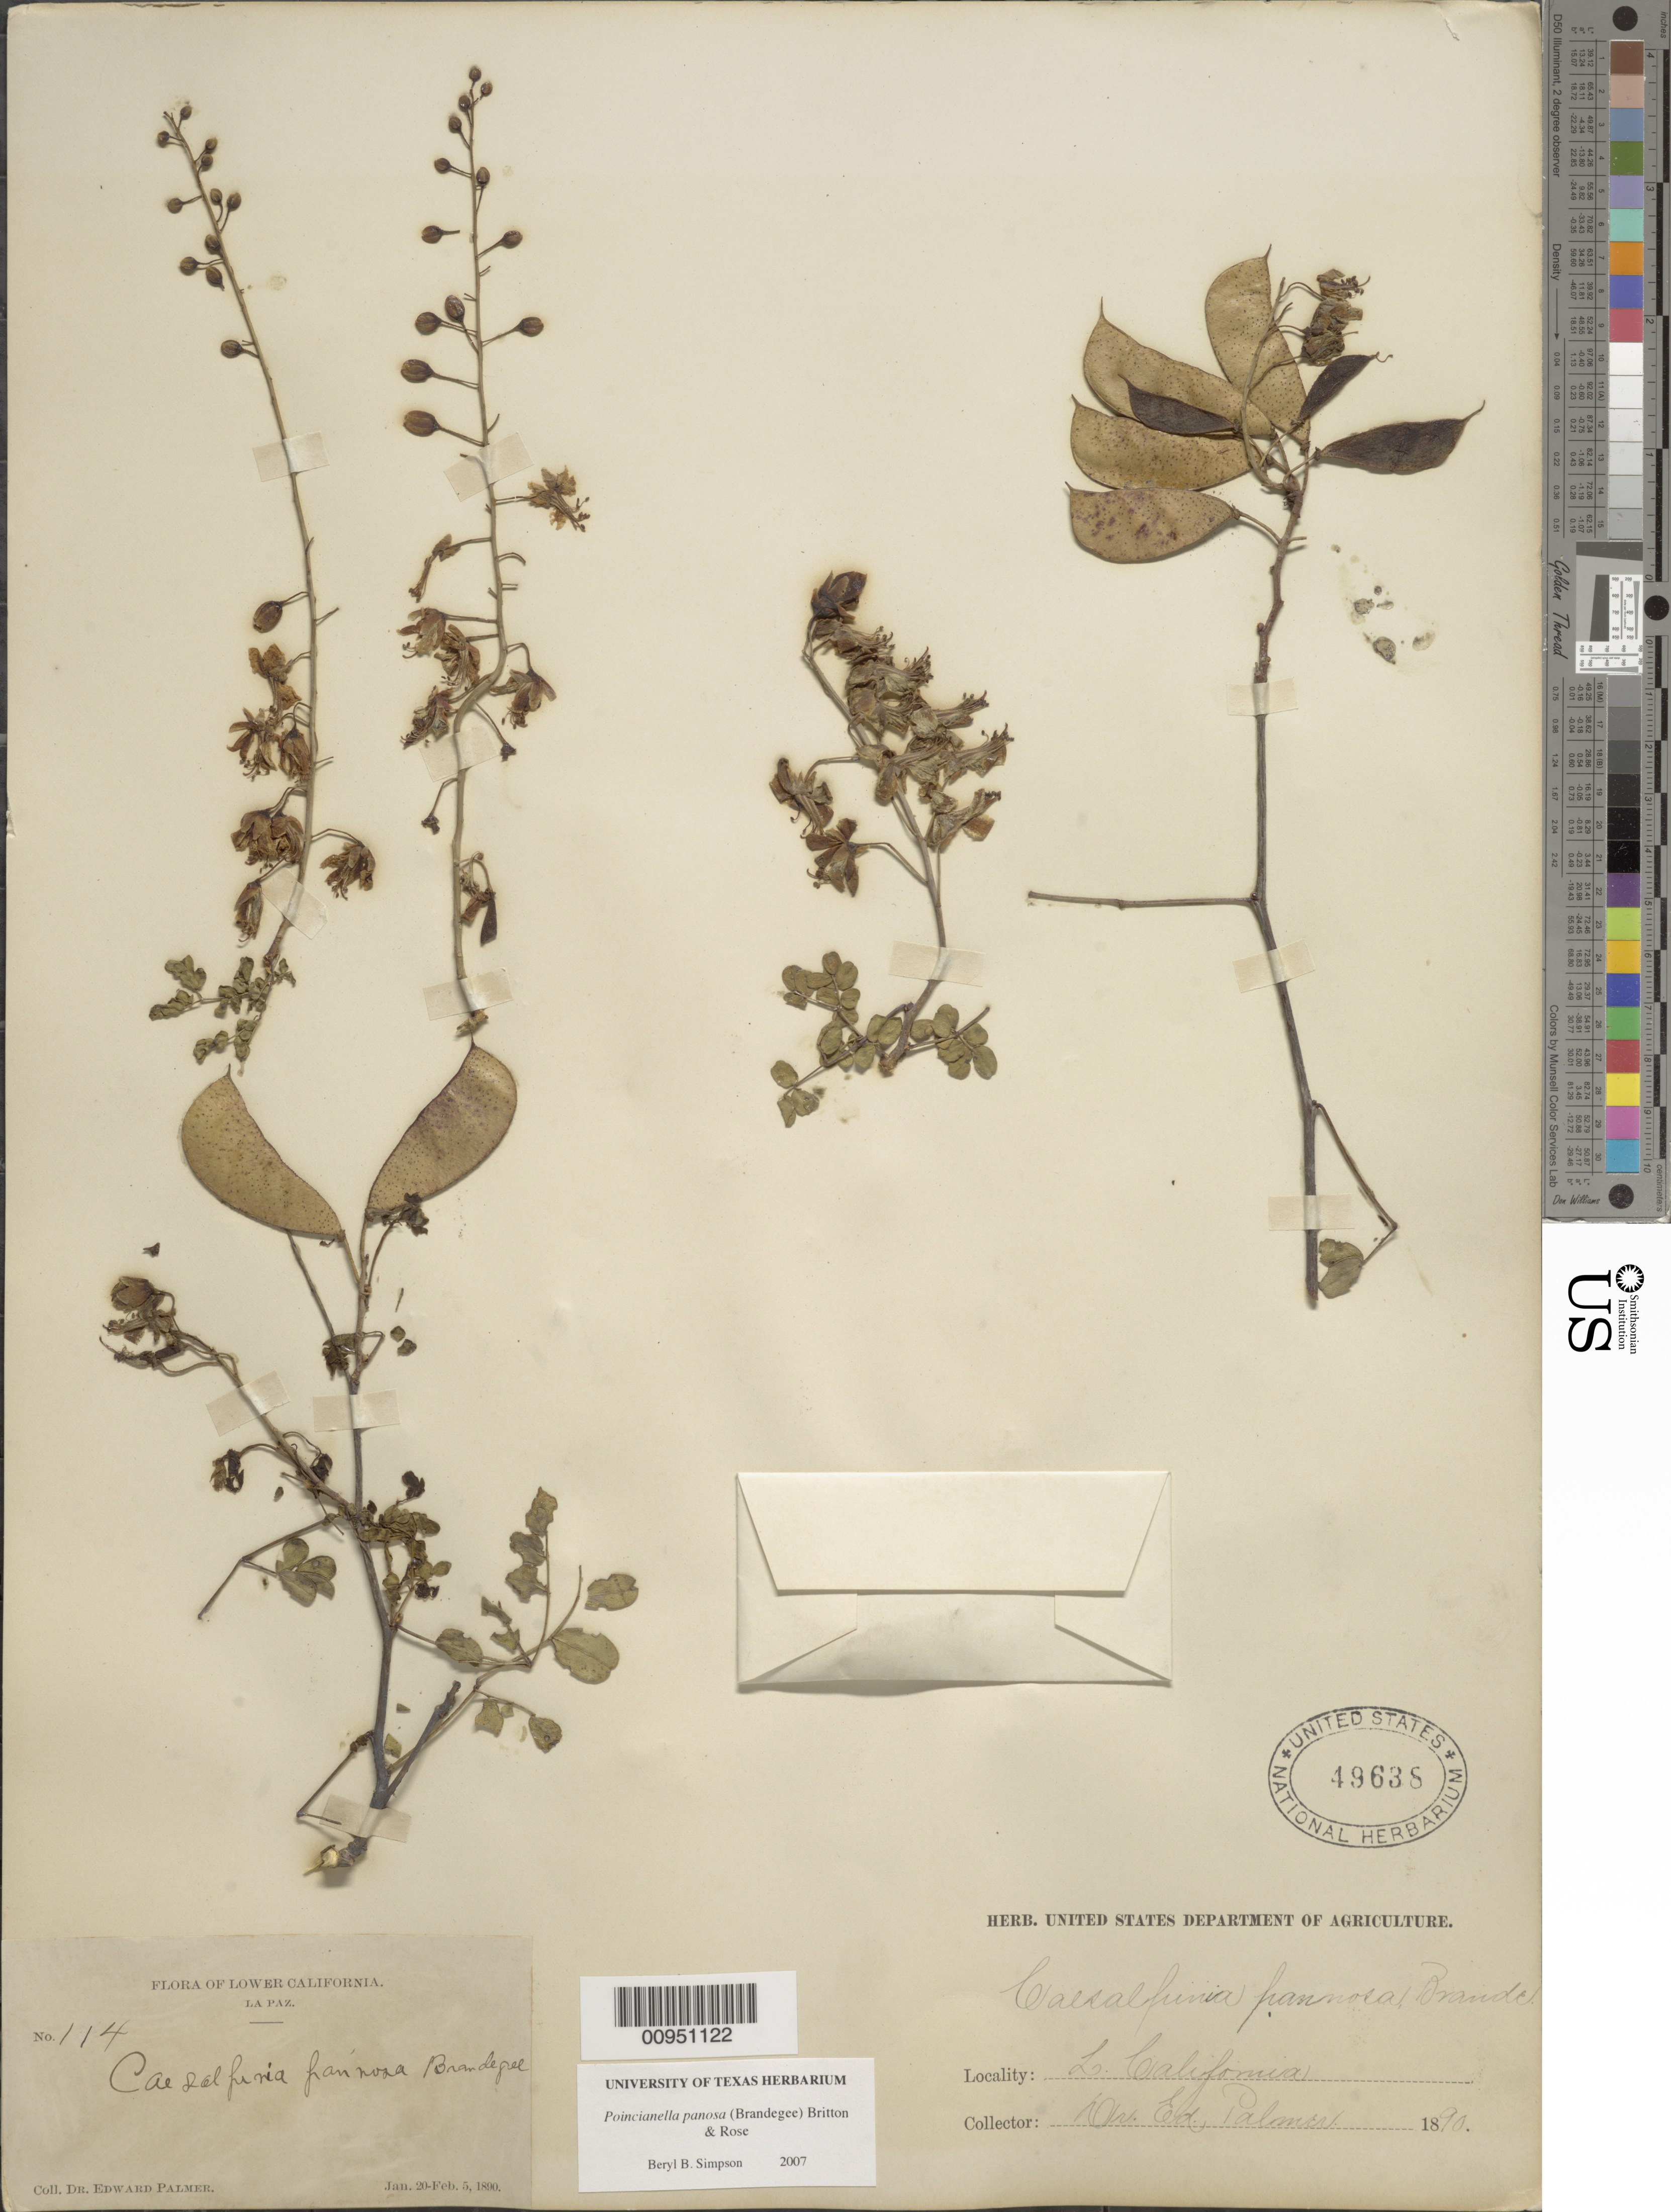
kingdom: Plantae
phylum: Tracheophyta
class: Magnoliopsida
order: Fabales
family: Fabaceae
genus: Erythrostemon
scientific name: Erythrostemon pannosus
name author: (K. Brandegee) Gagnon & G.P. Lewis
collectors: E. Palmer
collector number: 114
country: Mexico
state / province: Baja California Sur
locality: La Paz, Lower California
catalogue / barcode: US 49638